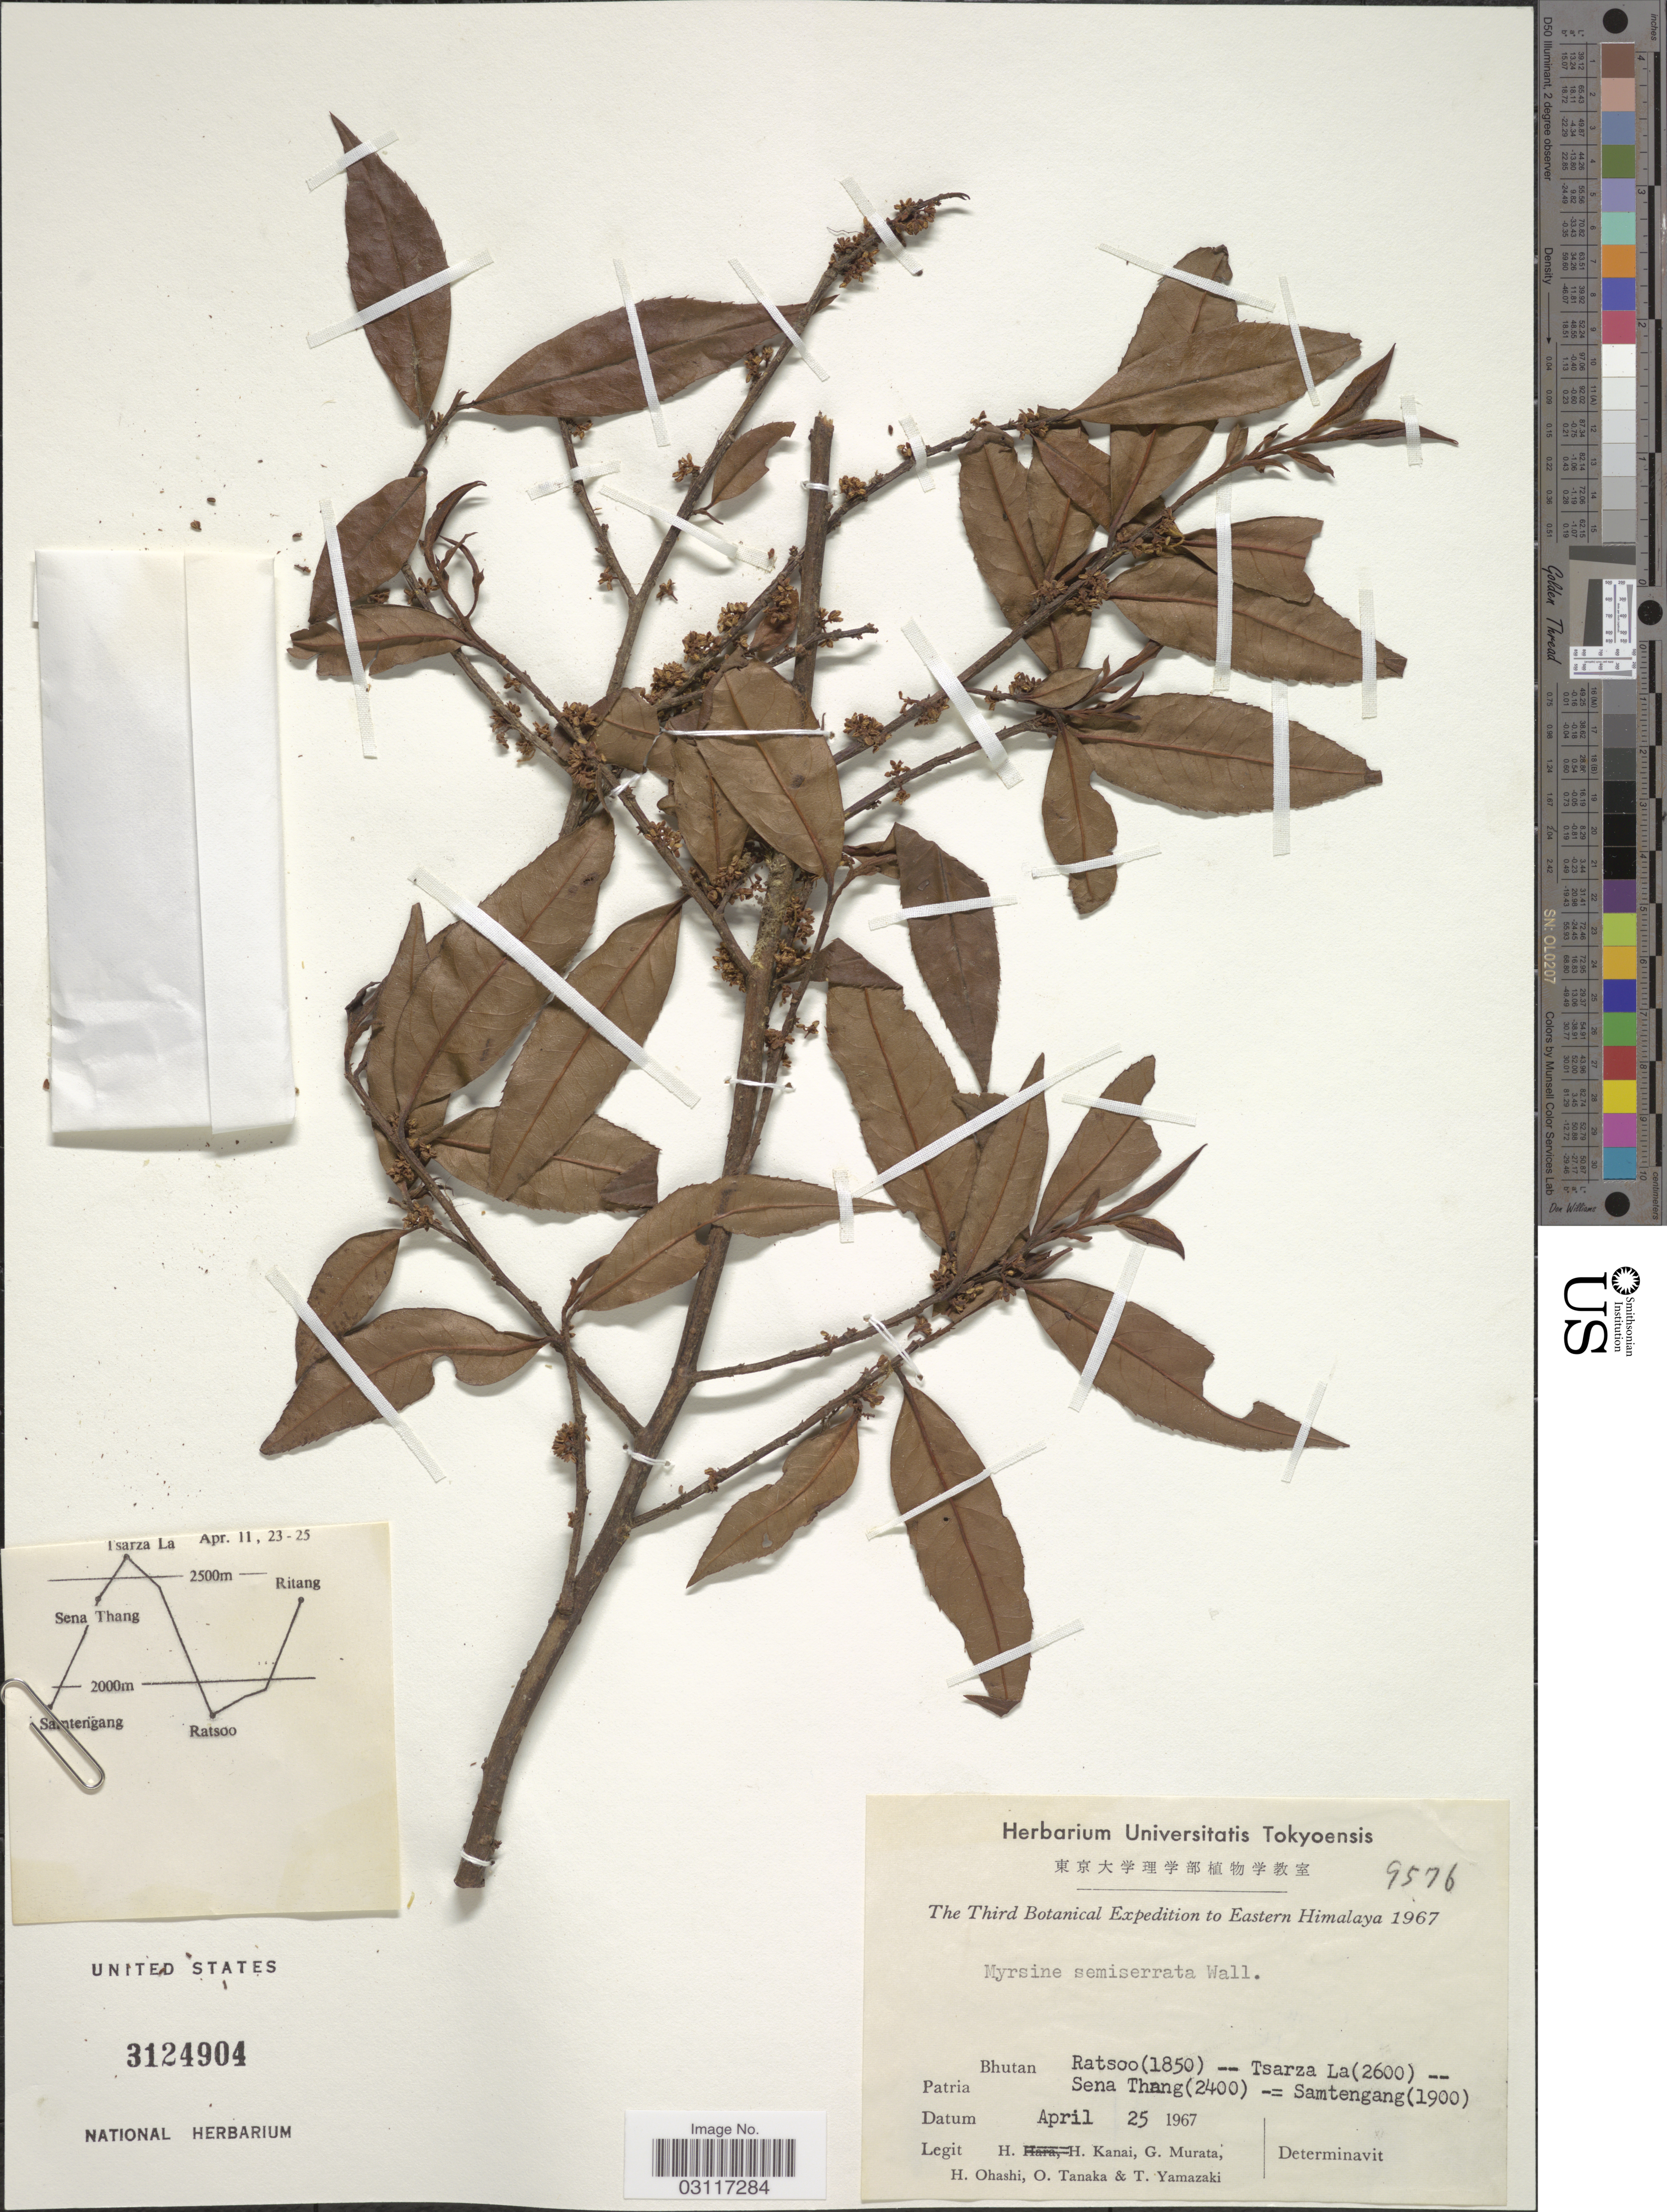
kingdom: Plantae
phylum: Tracheophyta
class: Magnoliopsida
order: Ericales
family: Primulaceae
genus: Myrsine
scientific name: Myrsine semiserrata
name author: Wall.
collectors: H. Kanai, G. Murata, H. Ohashi, O. Tanaka & T. Yamazaki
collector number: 9576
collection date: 1967-04-25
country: Bhutan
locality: Ratsoo -- Tsarza La.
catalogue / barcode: US 3124904